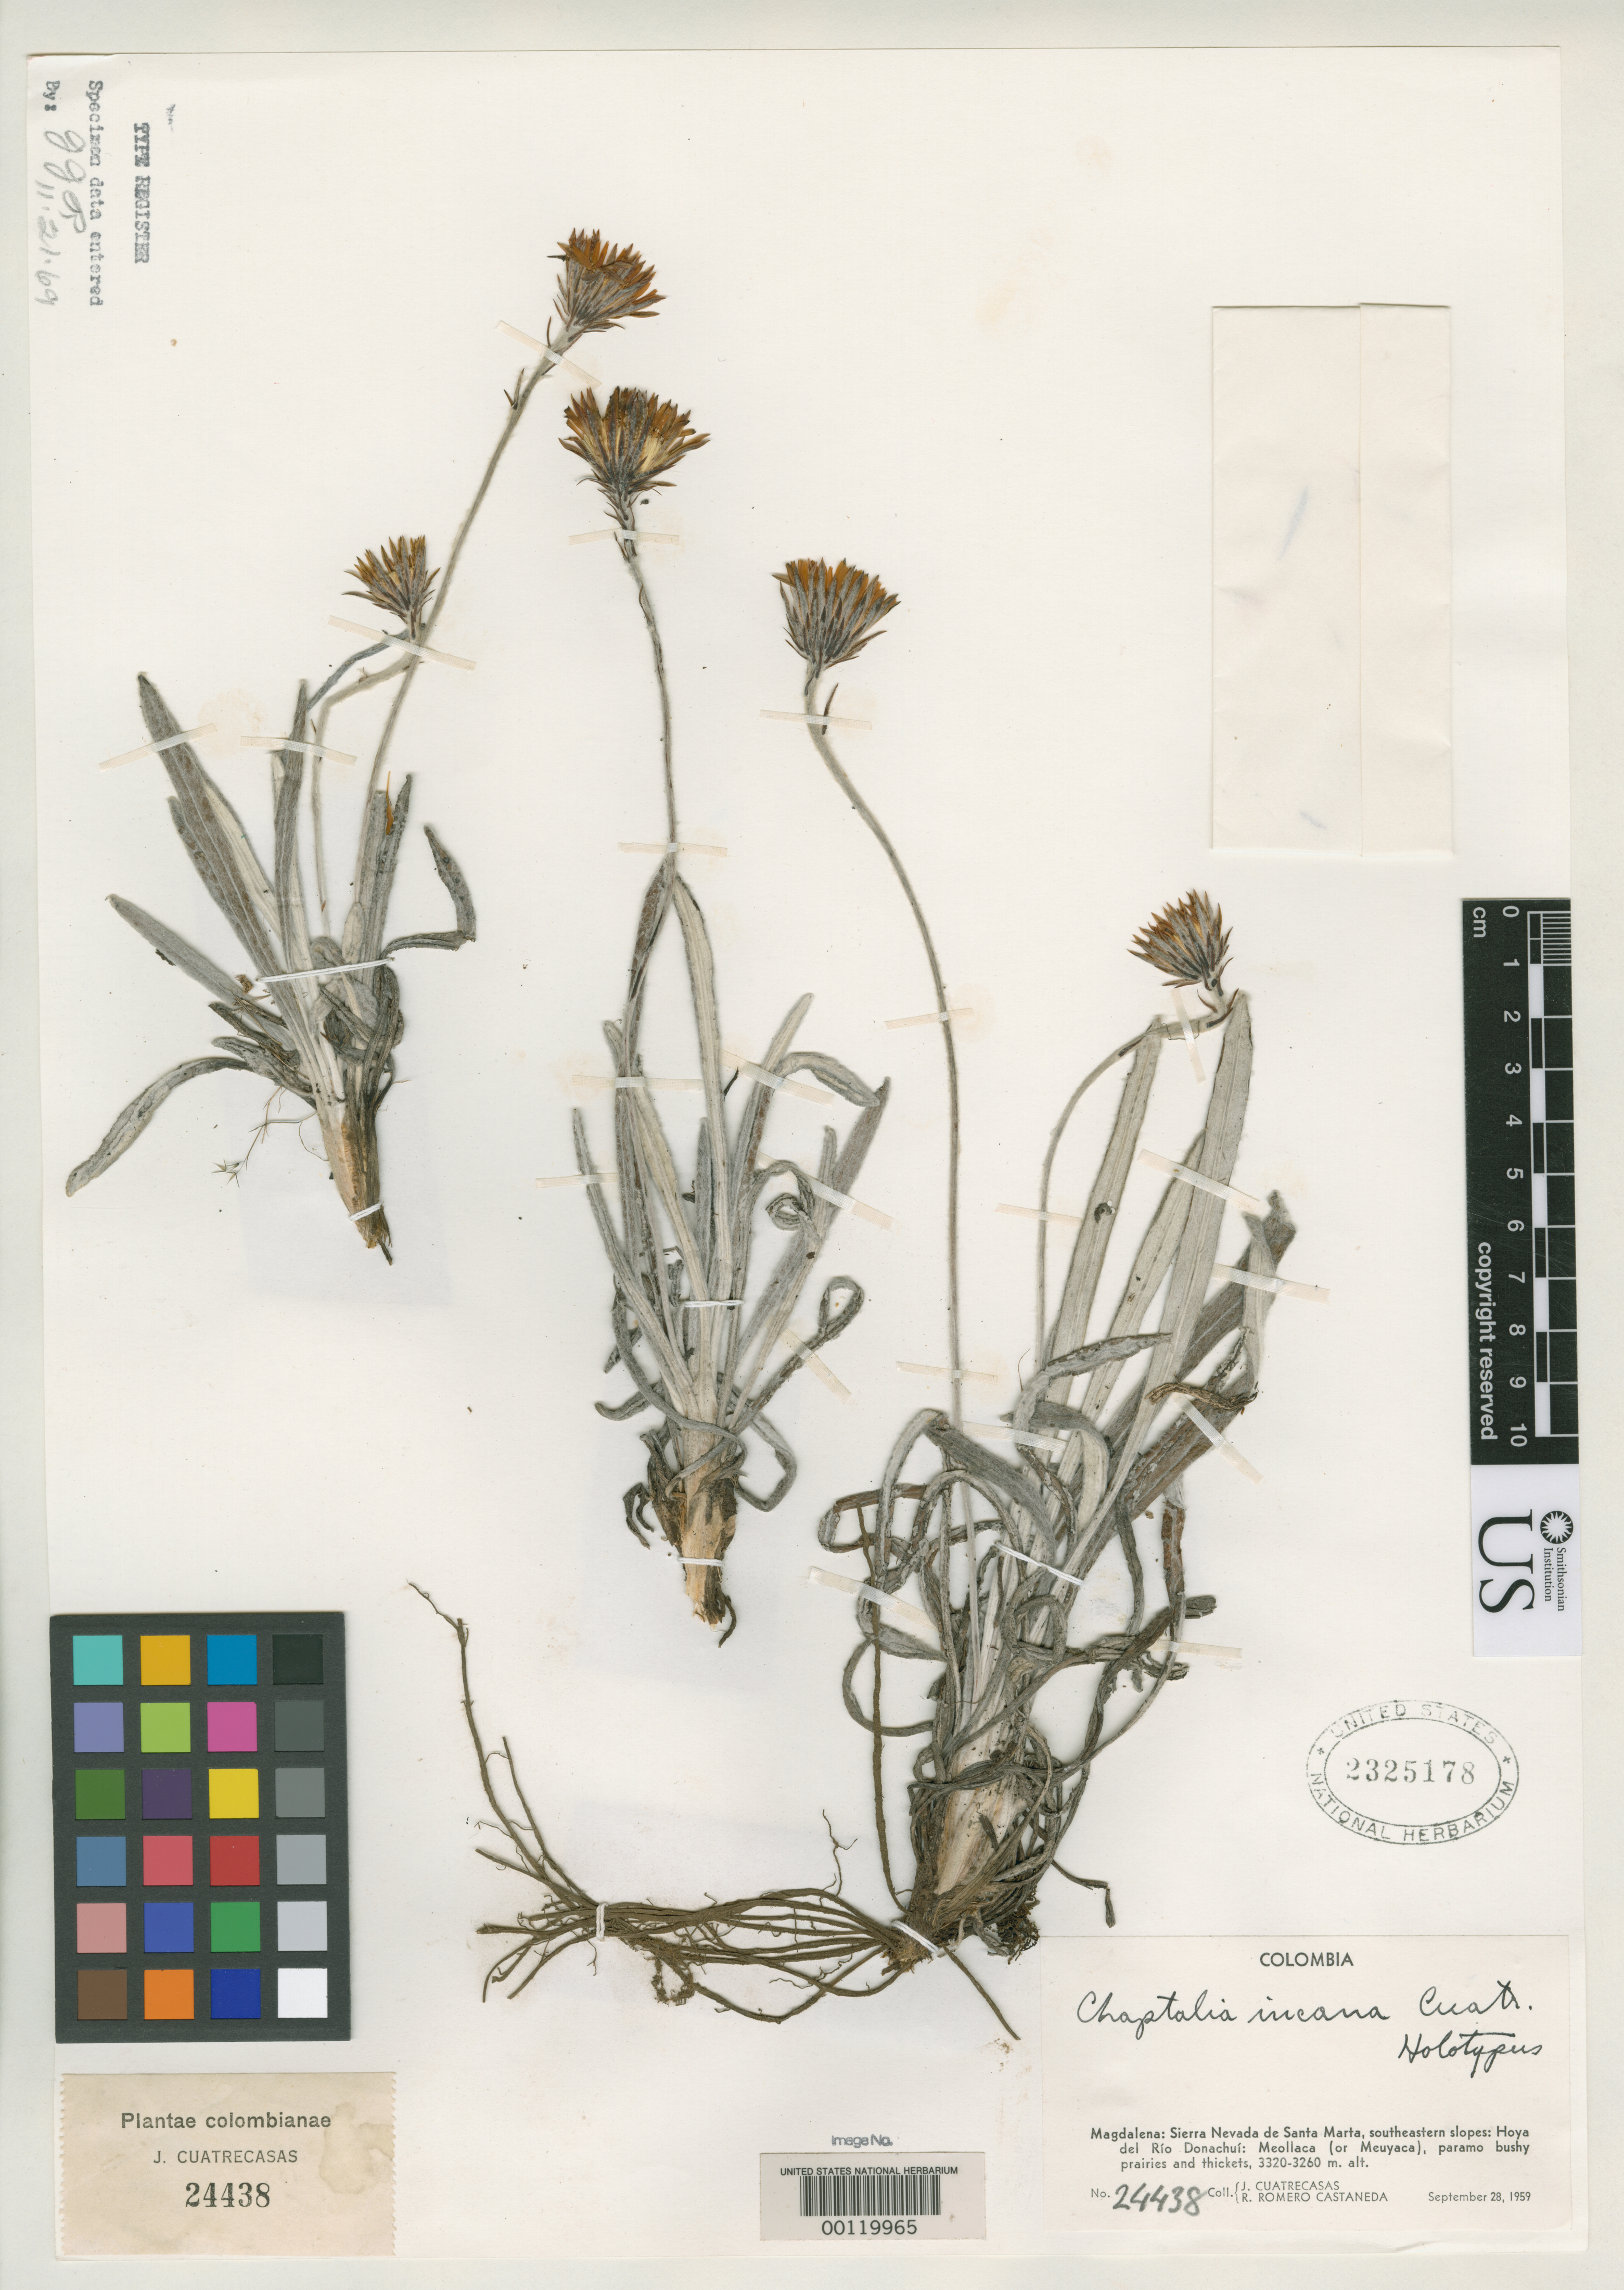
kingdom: Plantae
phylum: Tracheophyta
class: Magnoliopsida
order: Asterales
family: Asteraceae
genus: Chaptalia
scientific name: Chaptalia incana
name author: Cuatrec.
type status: Holotype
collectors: J. Cuatrecasas & R. Romero Castañeda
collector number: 24438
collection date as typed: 28 Sep 1959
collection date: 1959-09-28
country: Colombia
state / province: Magdalena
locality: Sierra Nevada de Santa Marta, SE slope, Hoya del Rio Donachui, Meollaca (or Meuyaca).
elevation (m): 3260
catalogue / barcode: US 2325178